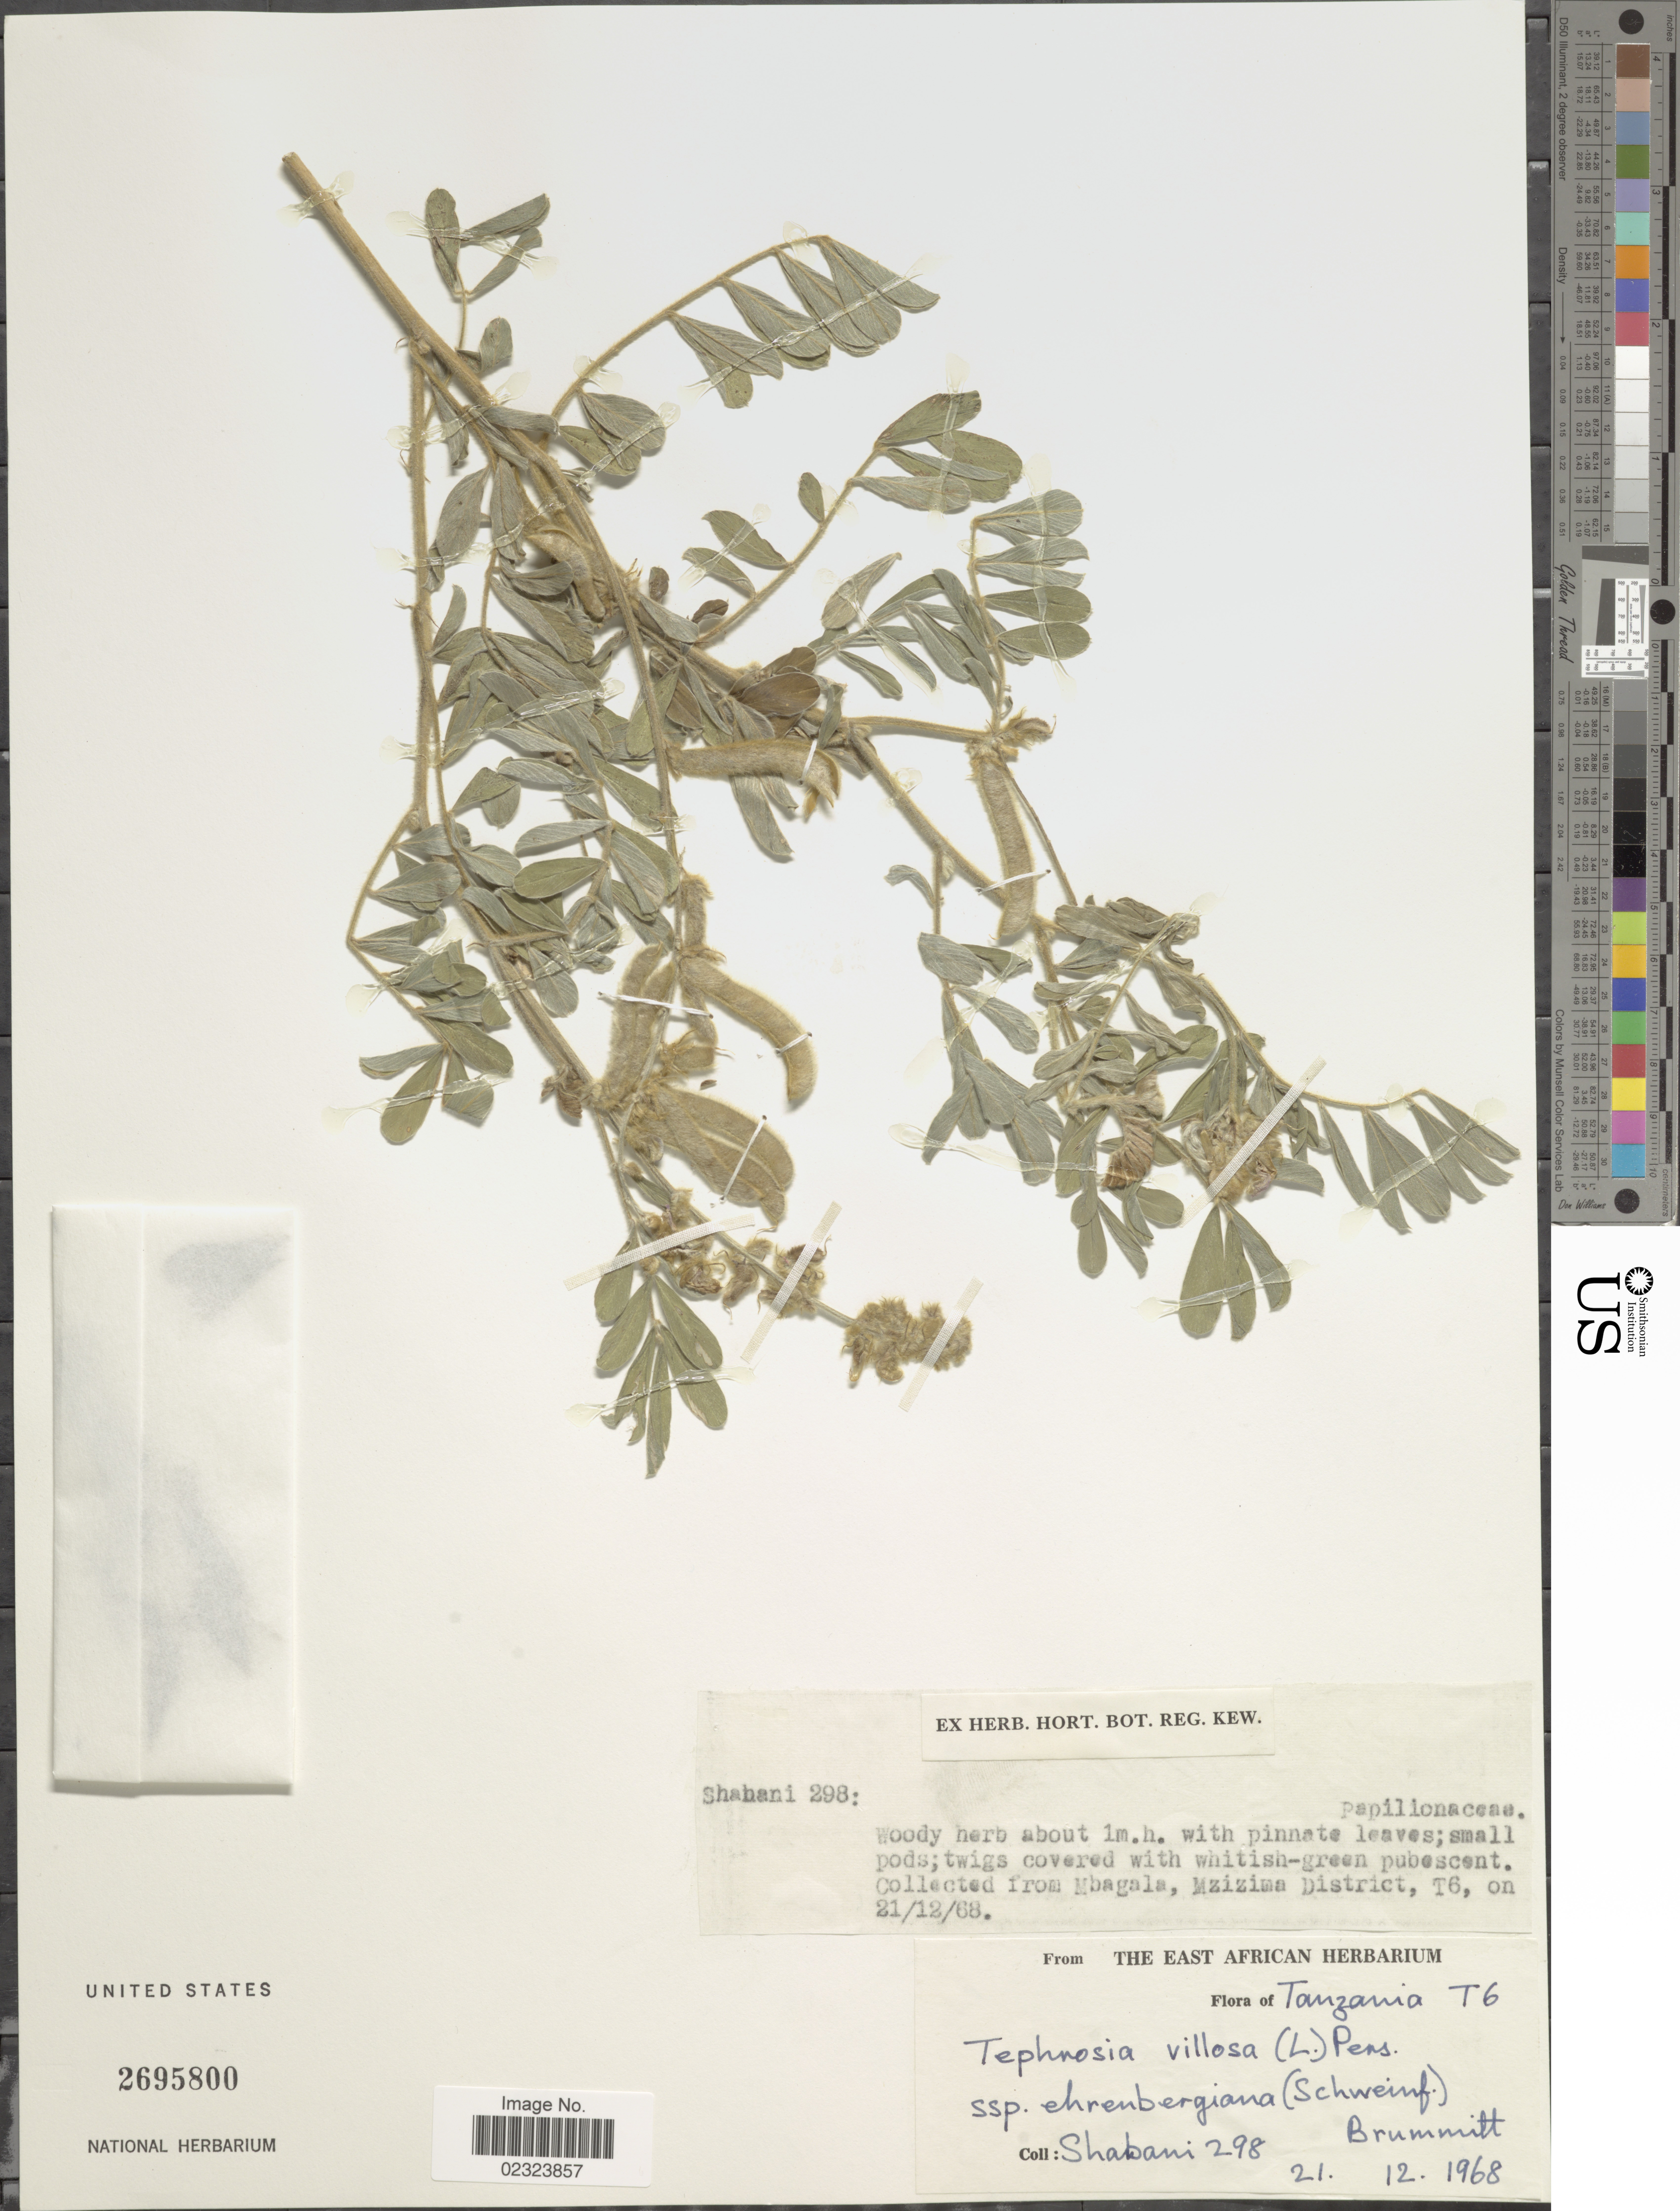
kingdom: Plantae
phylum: Tracheophyta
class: Magnoliopsida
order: Fabales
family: Fabaceae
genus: Tephrosia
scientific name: Tephrosia villosa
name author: Pers.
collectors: -. Shabani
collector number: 298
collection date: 1968-12-21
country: Tanzania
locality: Mbagala, Mzizima District, T6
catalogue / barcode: US 2695800